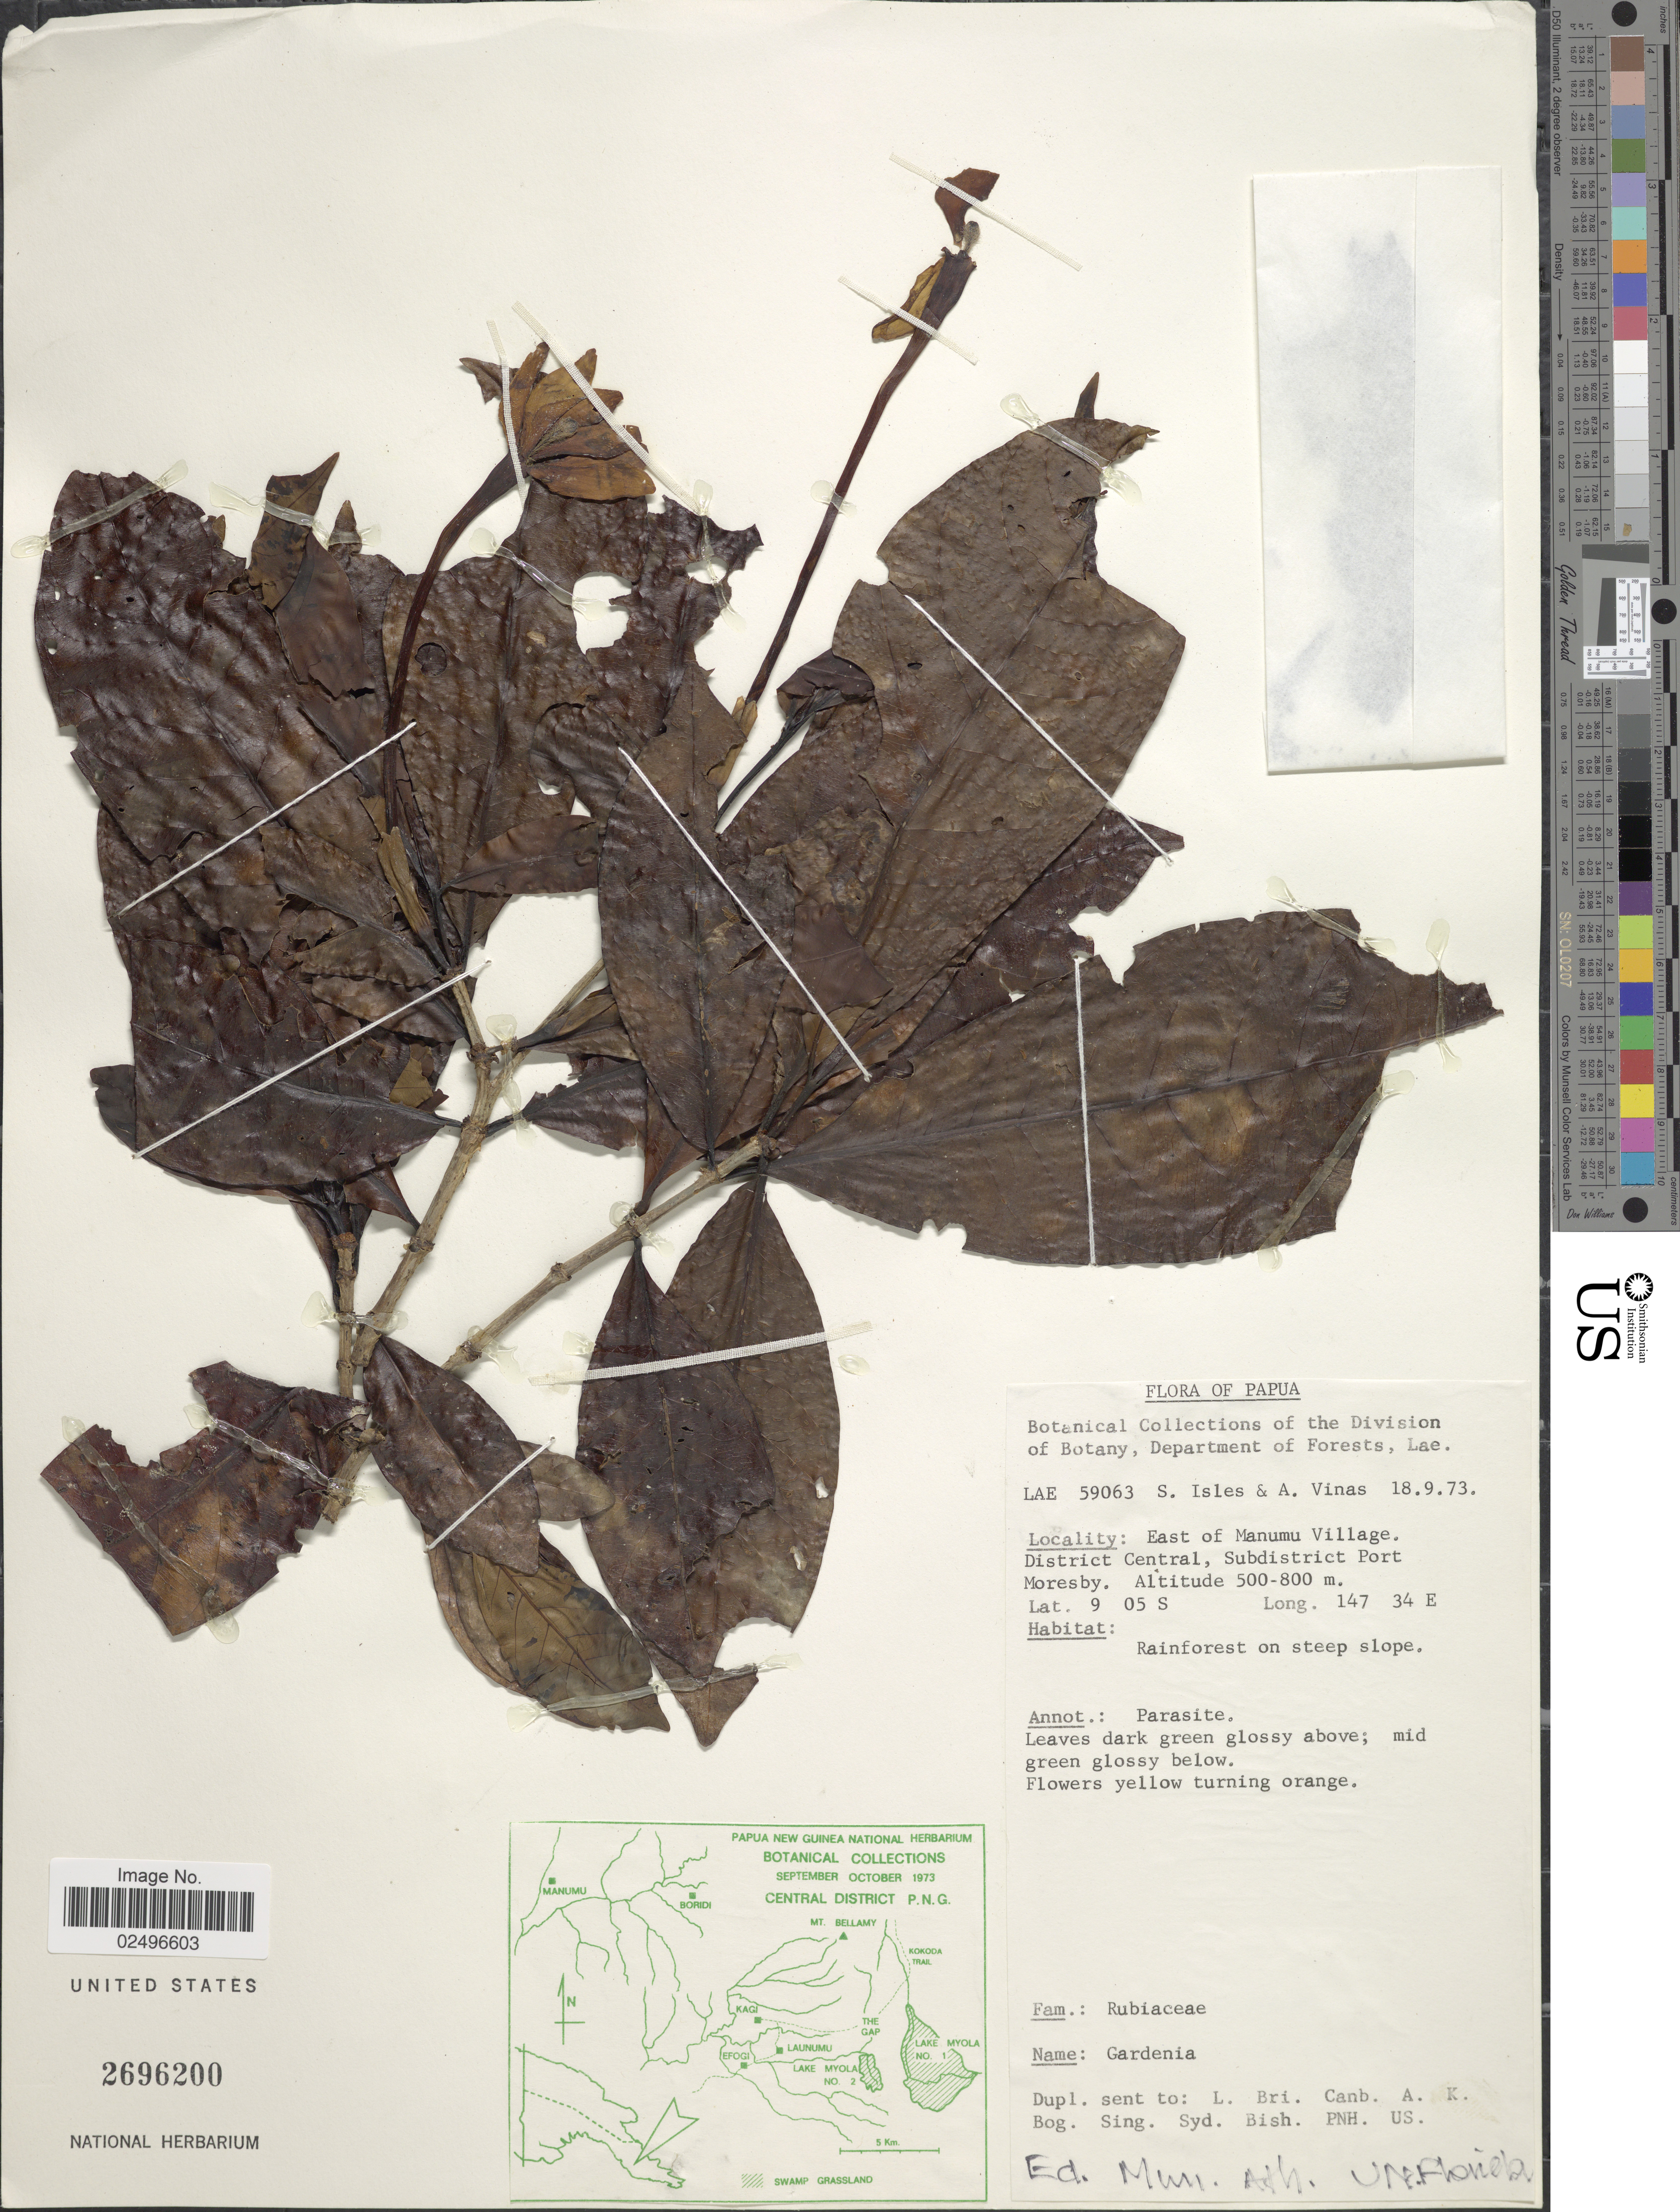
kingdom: Plantae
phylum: Tracheophyta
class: Magnoliopsida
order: Gentianales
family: Rubiaceae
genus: Gardenia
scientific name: Gardenia sp.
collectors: S. Isles & A. Vinas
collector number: LAE 59063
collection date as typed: Transcribed d/m/y: 18/9/73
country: Papua New Guinea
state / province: Central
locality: East of Manumu Village, District Central, Subdistrict Port Moresby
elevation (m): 500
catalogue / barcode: US 2696200